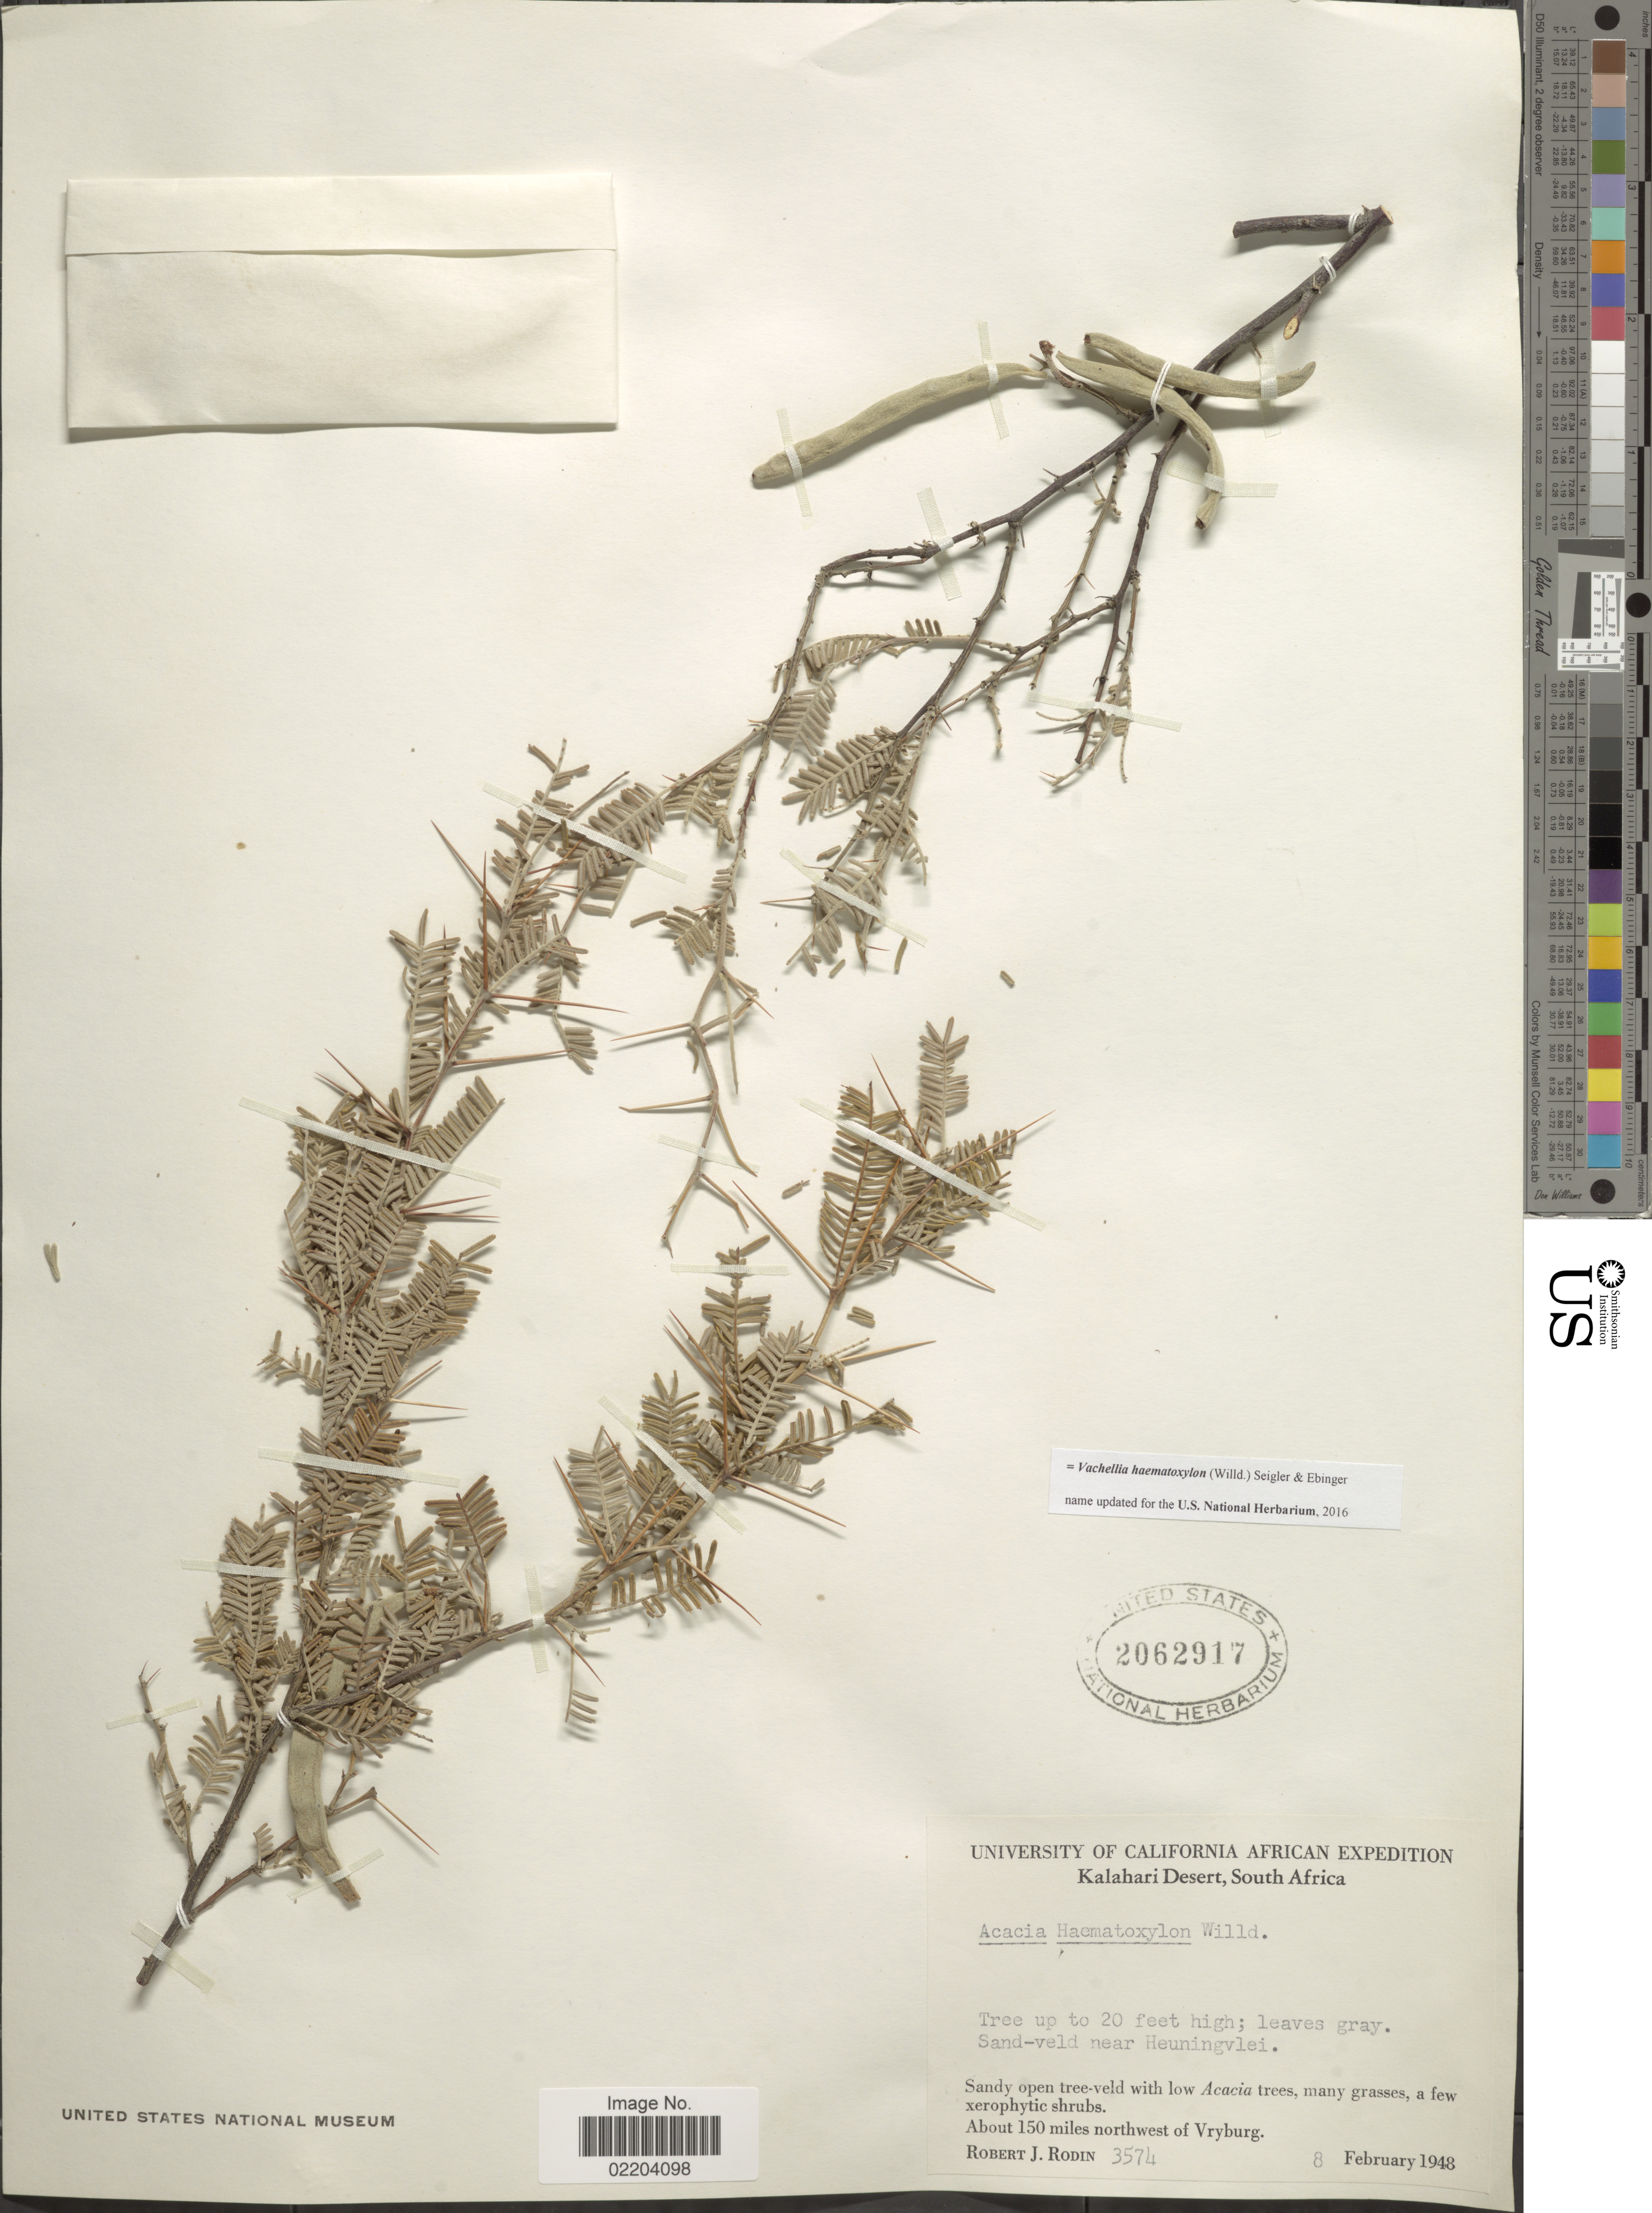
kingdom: Plantae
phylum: Tracheophyta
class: Magnoliopsida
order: Fabales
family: Fabaceae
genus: Vachellia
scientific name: Vachellia haematoxylon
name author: (Willd.) Seigler & Ebinger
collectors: R. J. Rodin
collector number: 3574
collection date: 1948-02-08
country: South Africa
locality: Kalahari Desert, South Africa. Sand-veld near Heuningvlei. About 150 miles northwest of Vryburg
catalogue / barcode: US 2062917